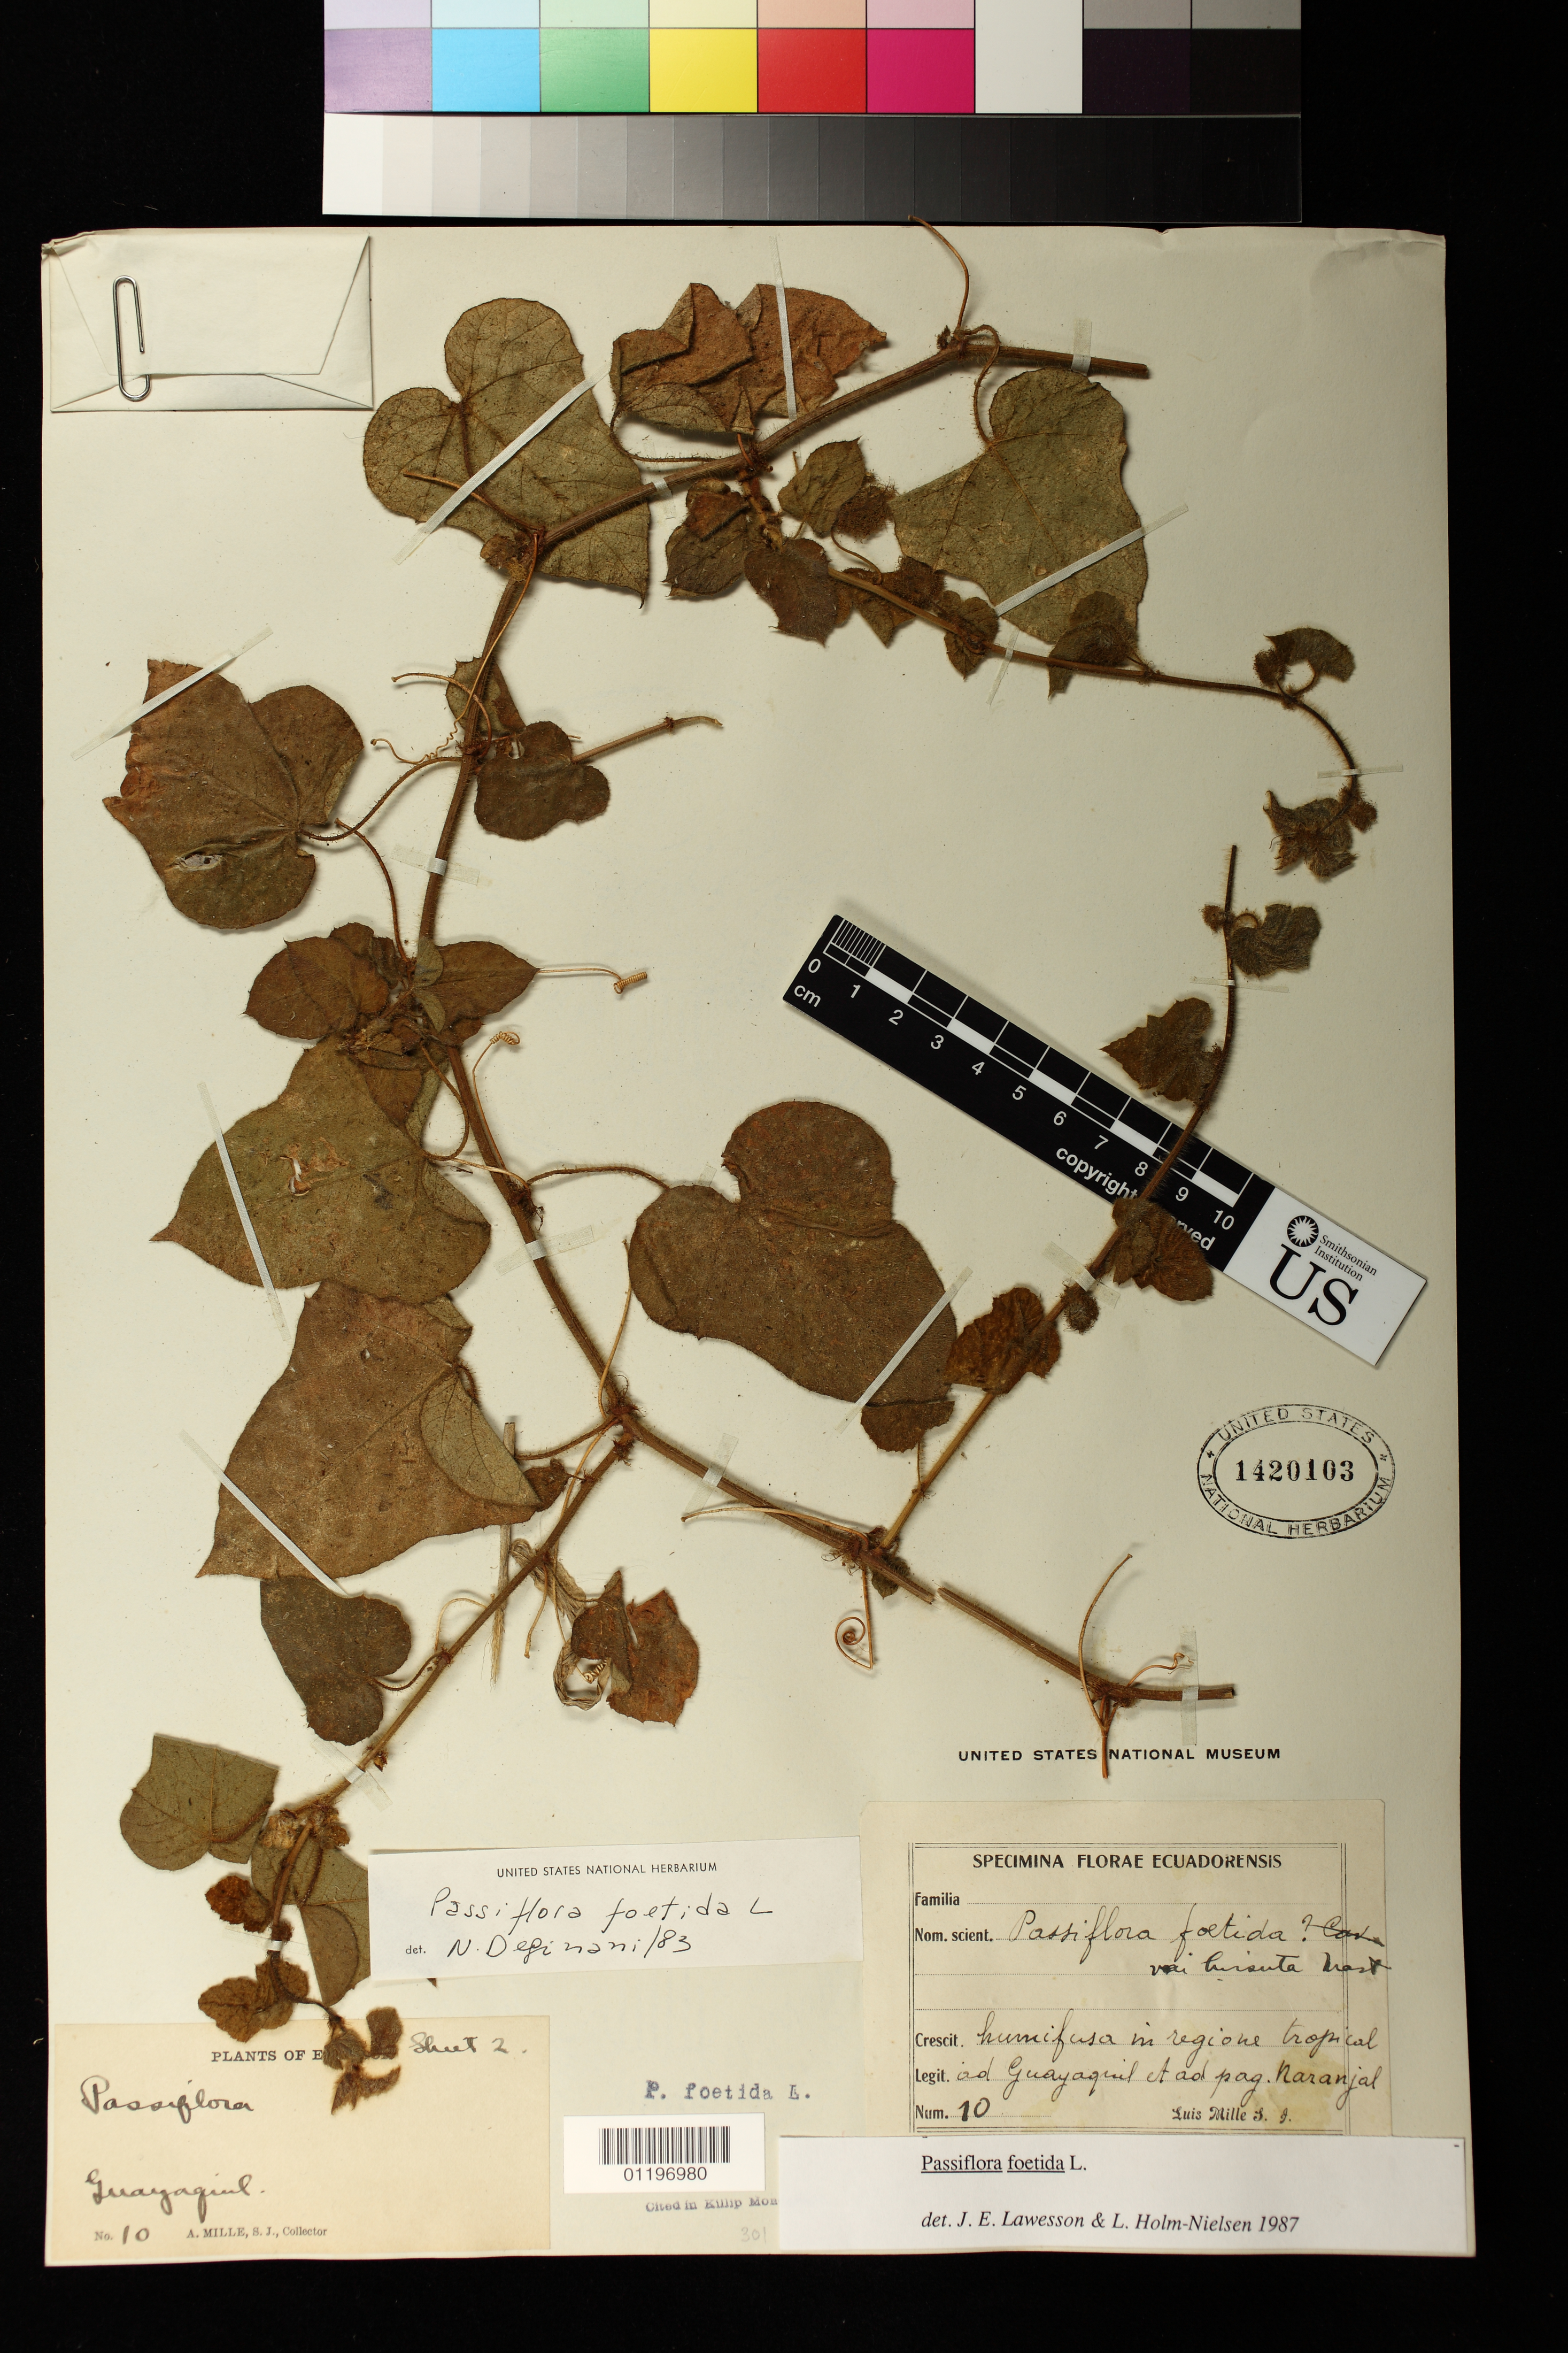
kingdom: Plantae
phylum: Tracheophyta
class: Magnoliopsida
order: Malpighiales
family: Passifloraceae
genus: Passiflora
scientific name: Passiflora foetida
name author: L.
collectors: L. Mille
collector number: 10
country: Ecuador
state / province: Guayas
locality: Guayaquil et ad pag. Naranjal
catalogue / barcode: US 1420103